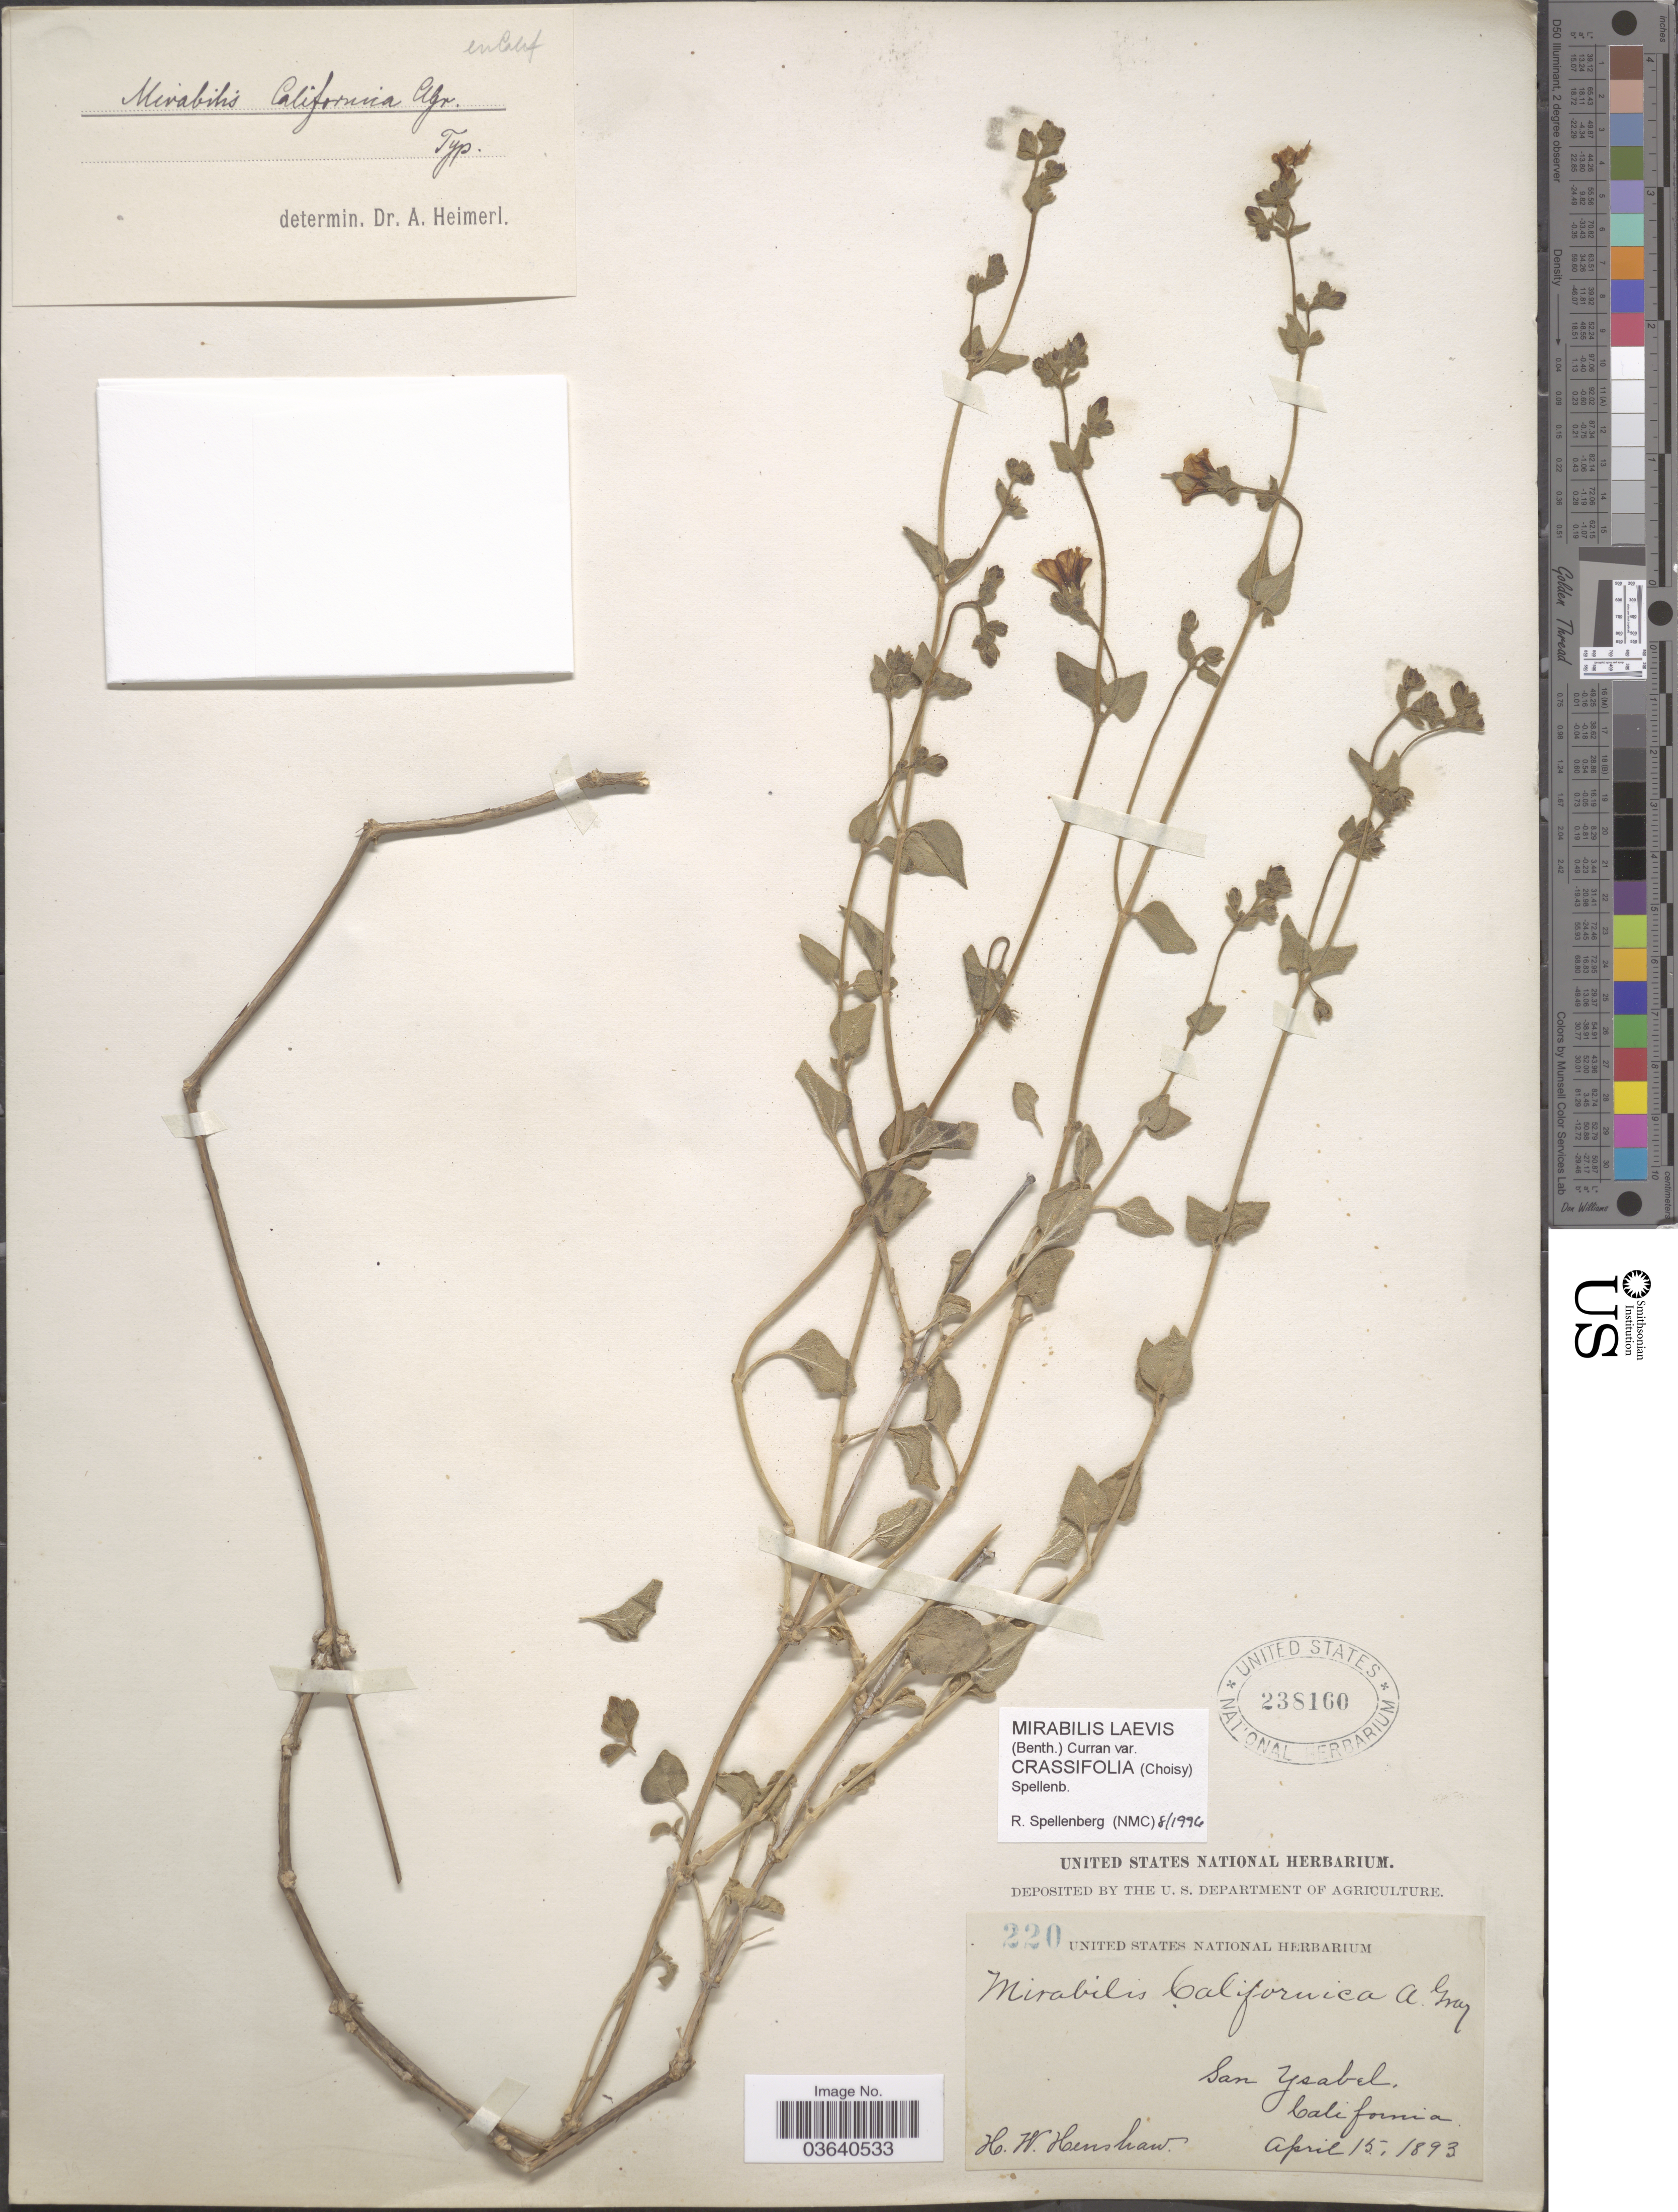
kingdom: Plantae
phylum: Tracheophyta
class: Magnoliopsida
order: Caryophyllales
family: Nyctaginaceae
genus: Mirabilis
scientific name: Mirabilis laevis var. crassifolia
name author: (Choisy) Spellenb.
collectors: H. Henshaw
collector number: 220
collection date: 1893-04-15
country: United States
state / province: California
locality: San Ysabel.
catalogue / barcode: US 238160